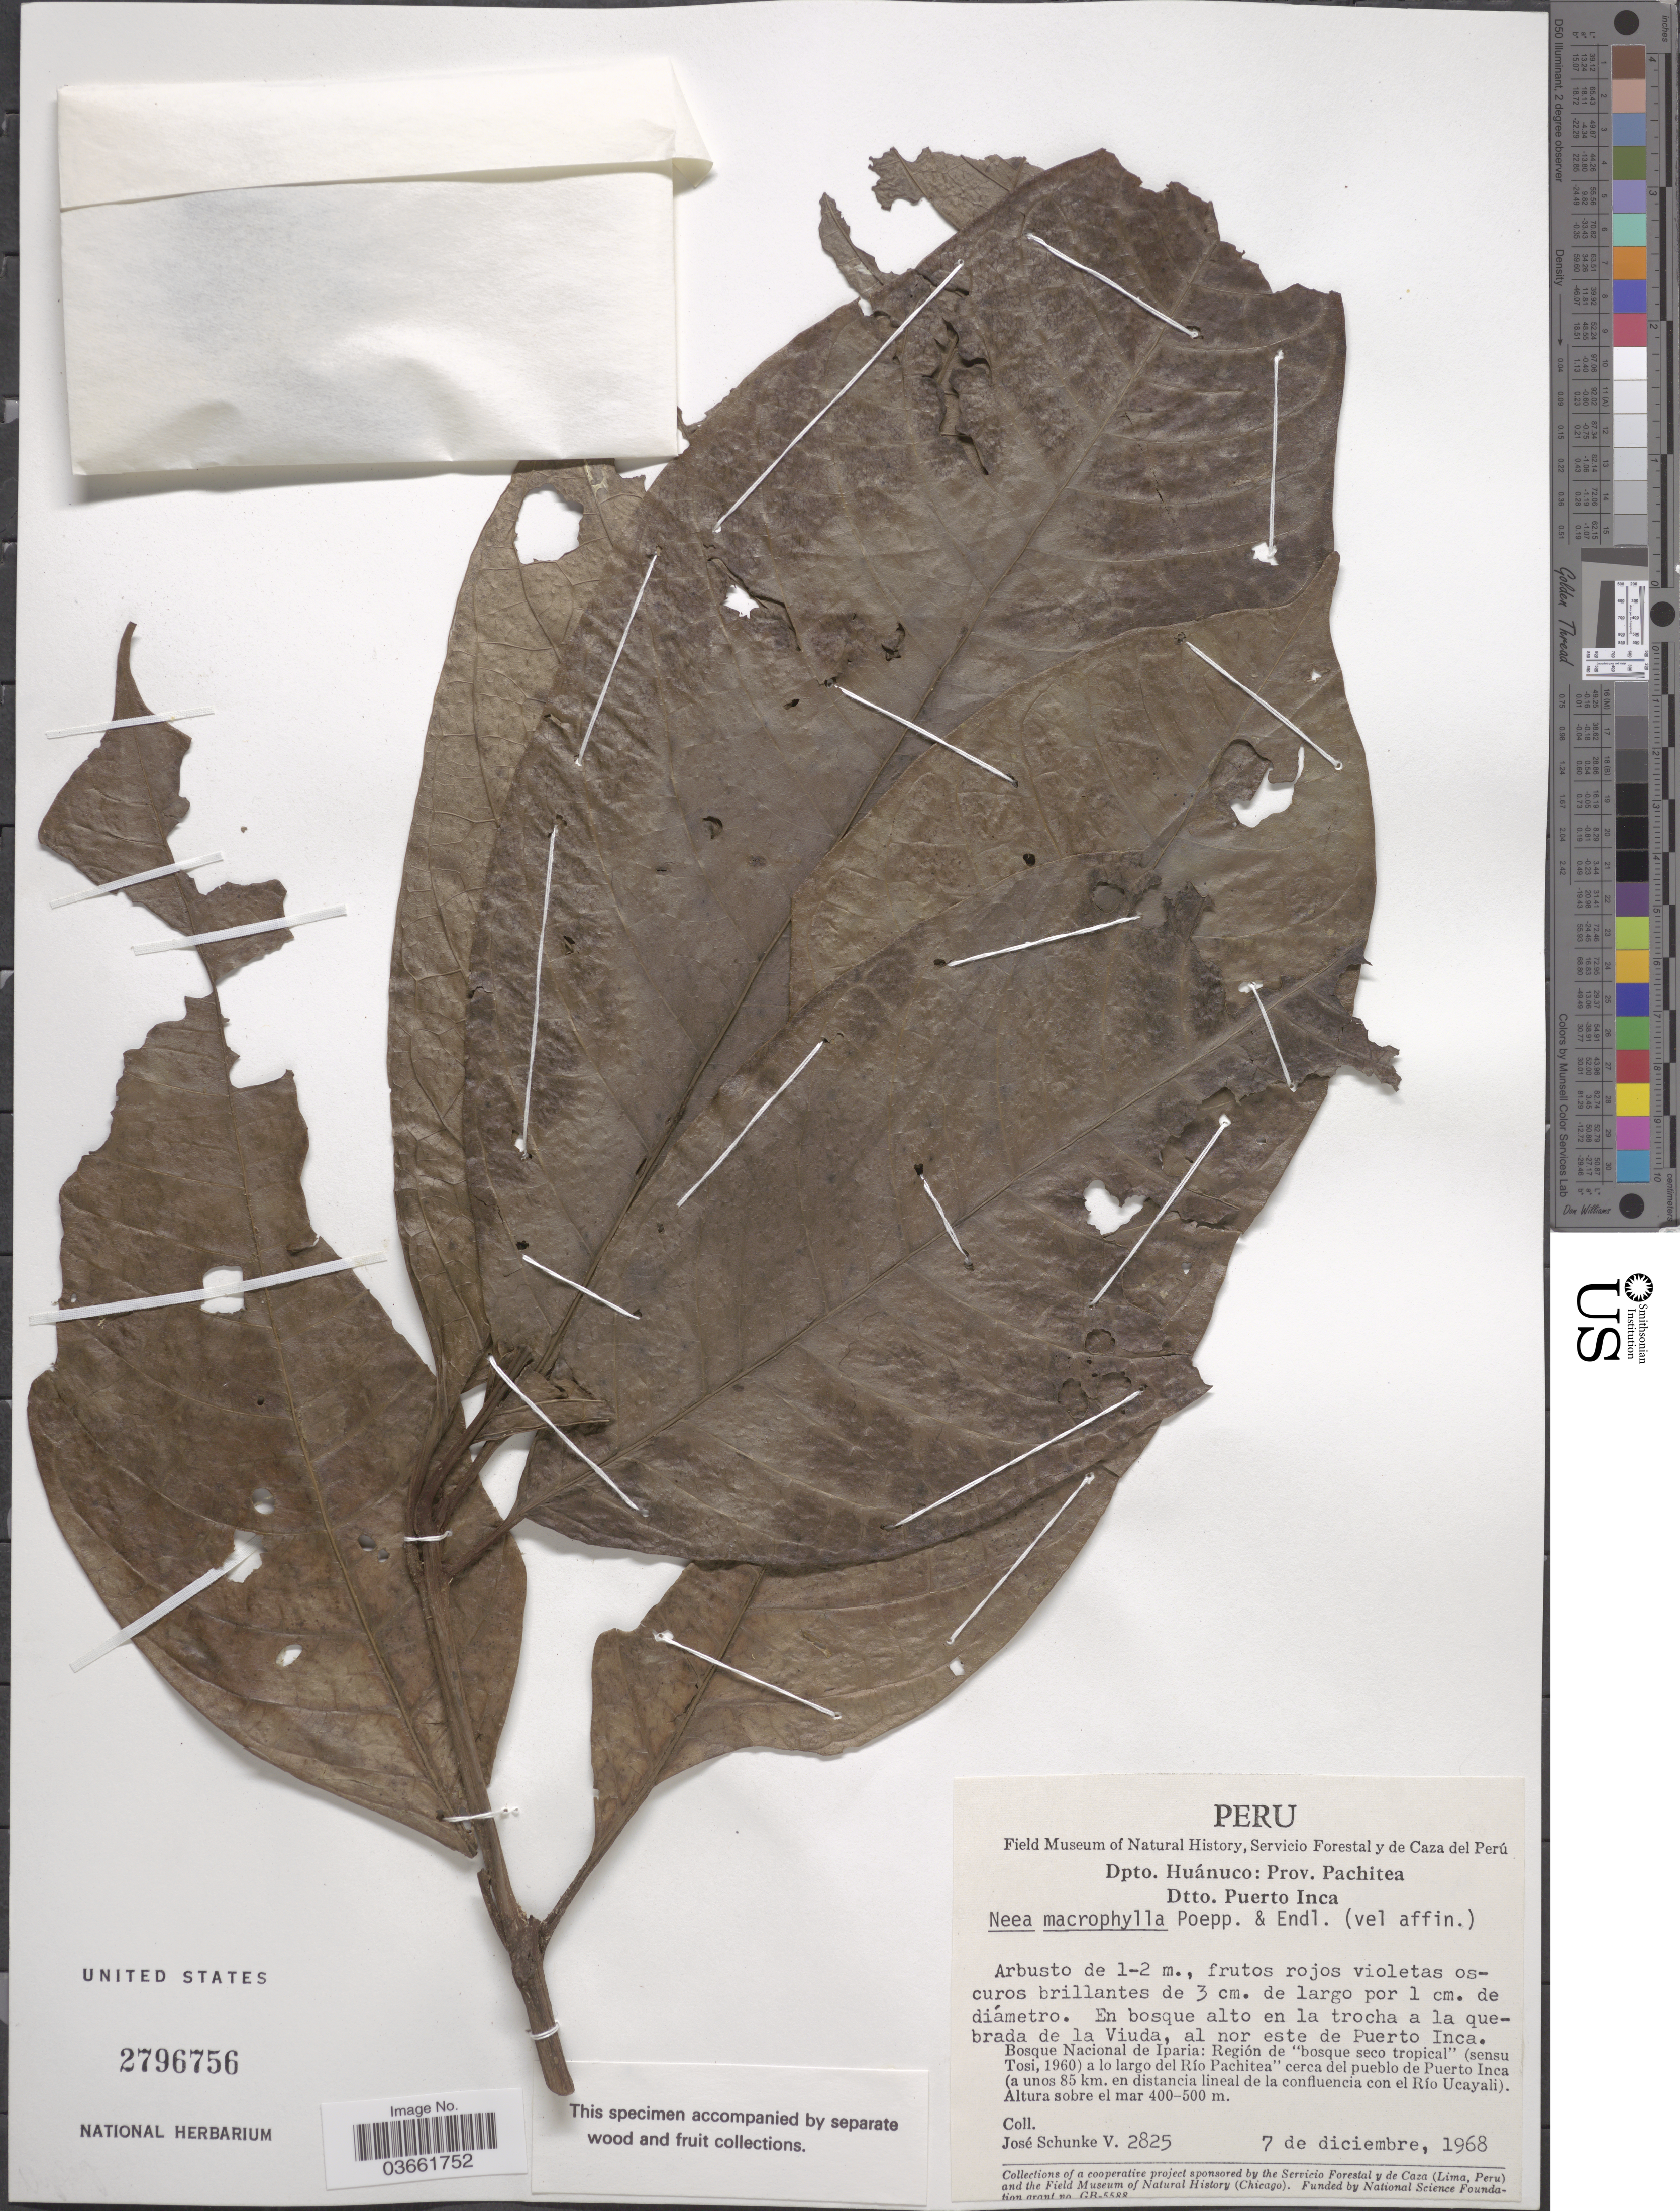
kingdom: Plantae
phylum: Tracheophyta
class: Magnoliopsida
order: Caryophyllales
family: Nyctaginaceae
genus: Neea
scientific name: Neea macrophylla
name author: Britton ex Rusby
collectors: J. Schunke Vigo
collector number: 2825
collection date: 1968-12-07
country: Peru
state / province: Huánuco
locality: Dpto. Huánuco: Prov. Pachitea, Dtto. Puerto Inca. En bosque alto en la trocha a la quebrada de la Viuda, al nor este de Puerto Inca. Bosque Nacional de Iparia: Región de "bosque seco tropical" (sensu Tosi, 1960) a lo largo del Río Pachitea cerca del pueblo de Puerto Inca (a unos 85 km. en distancia lineal de la confluencia con el Río Ucayali).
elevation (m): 400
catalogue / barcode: US 2796756